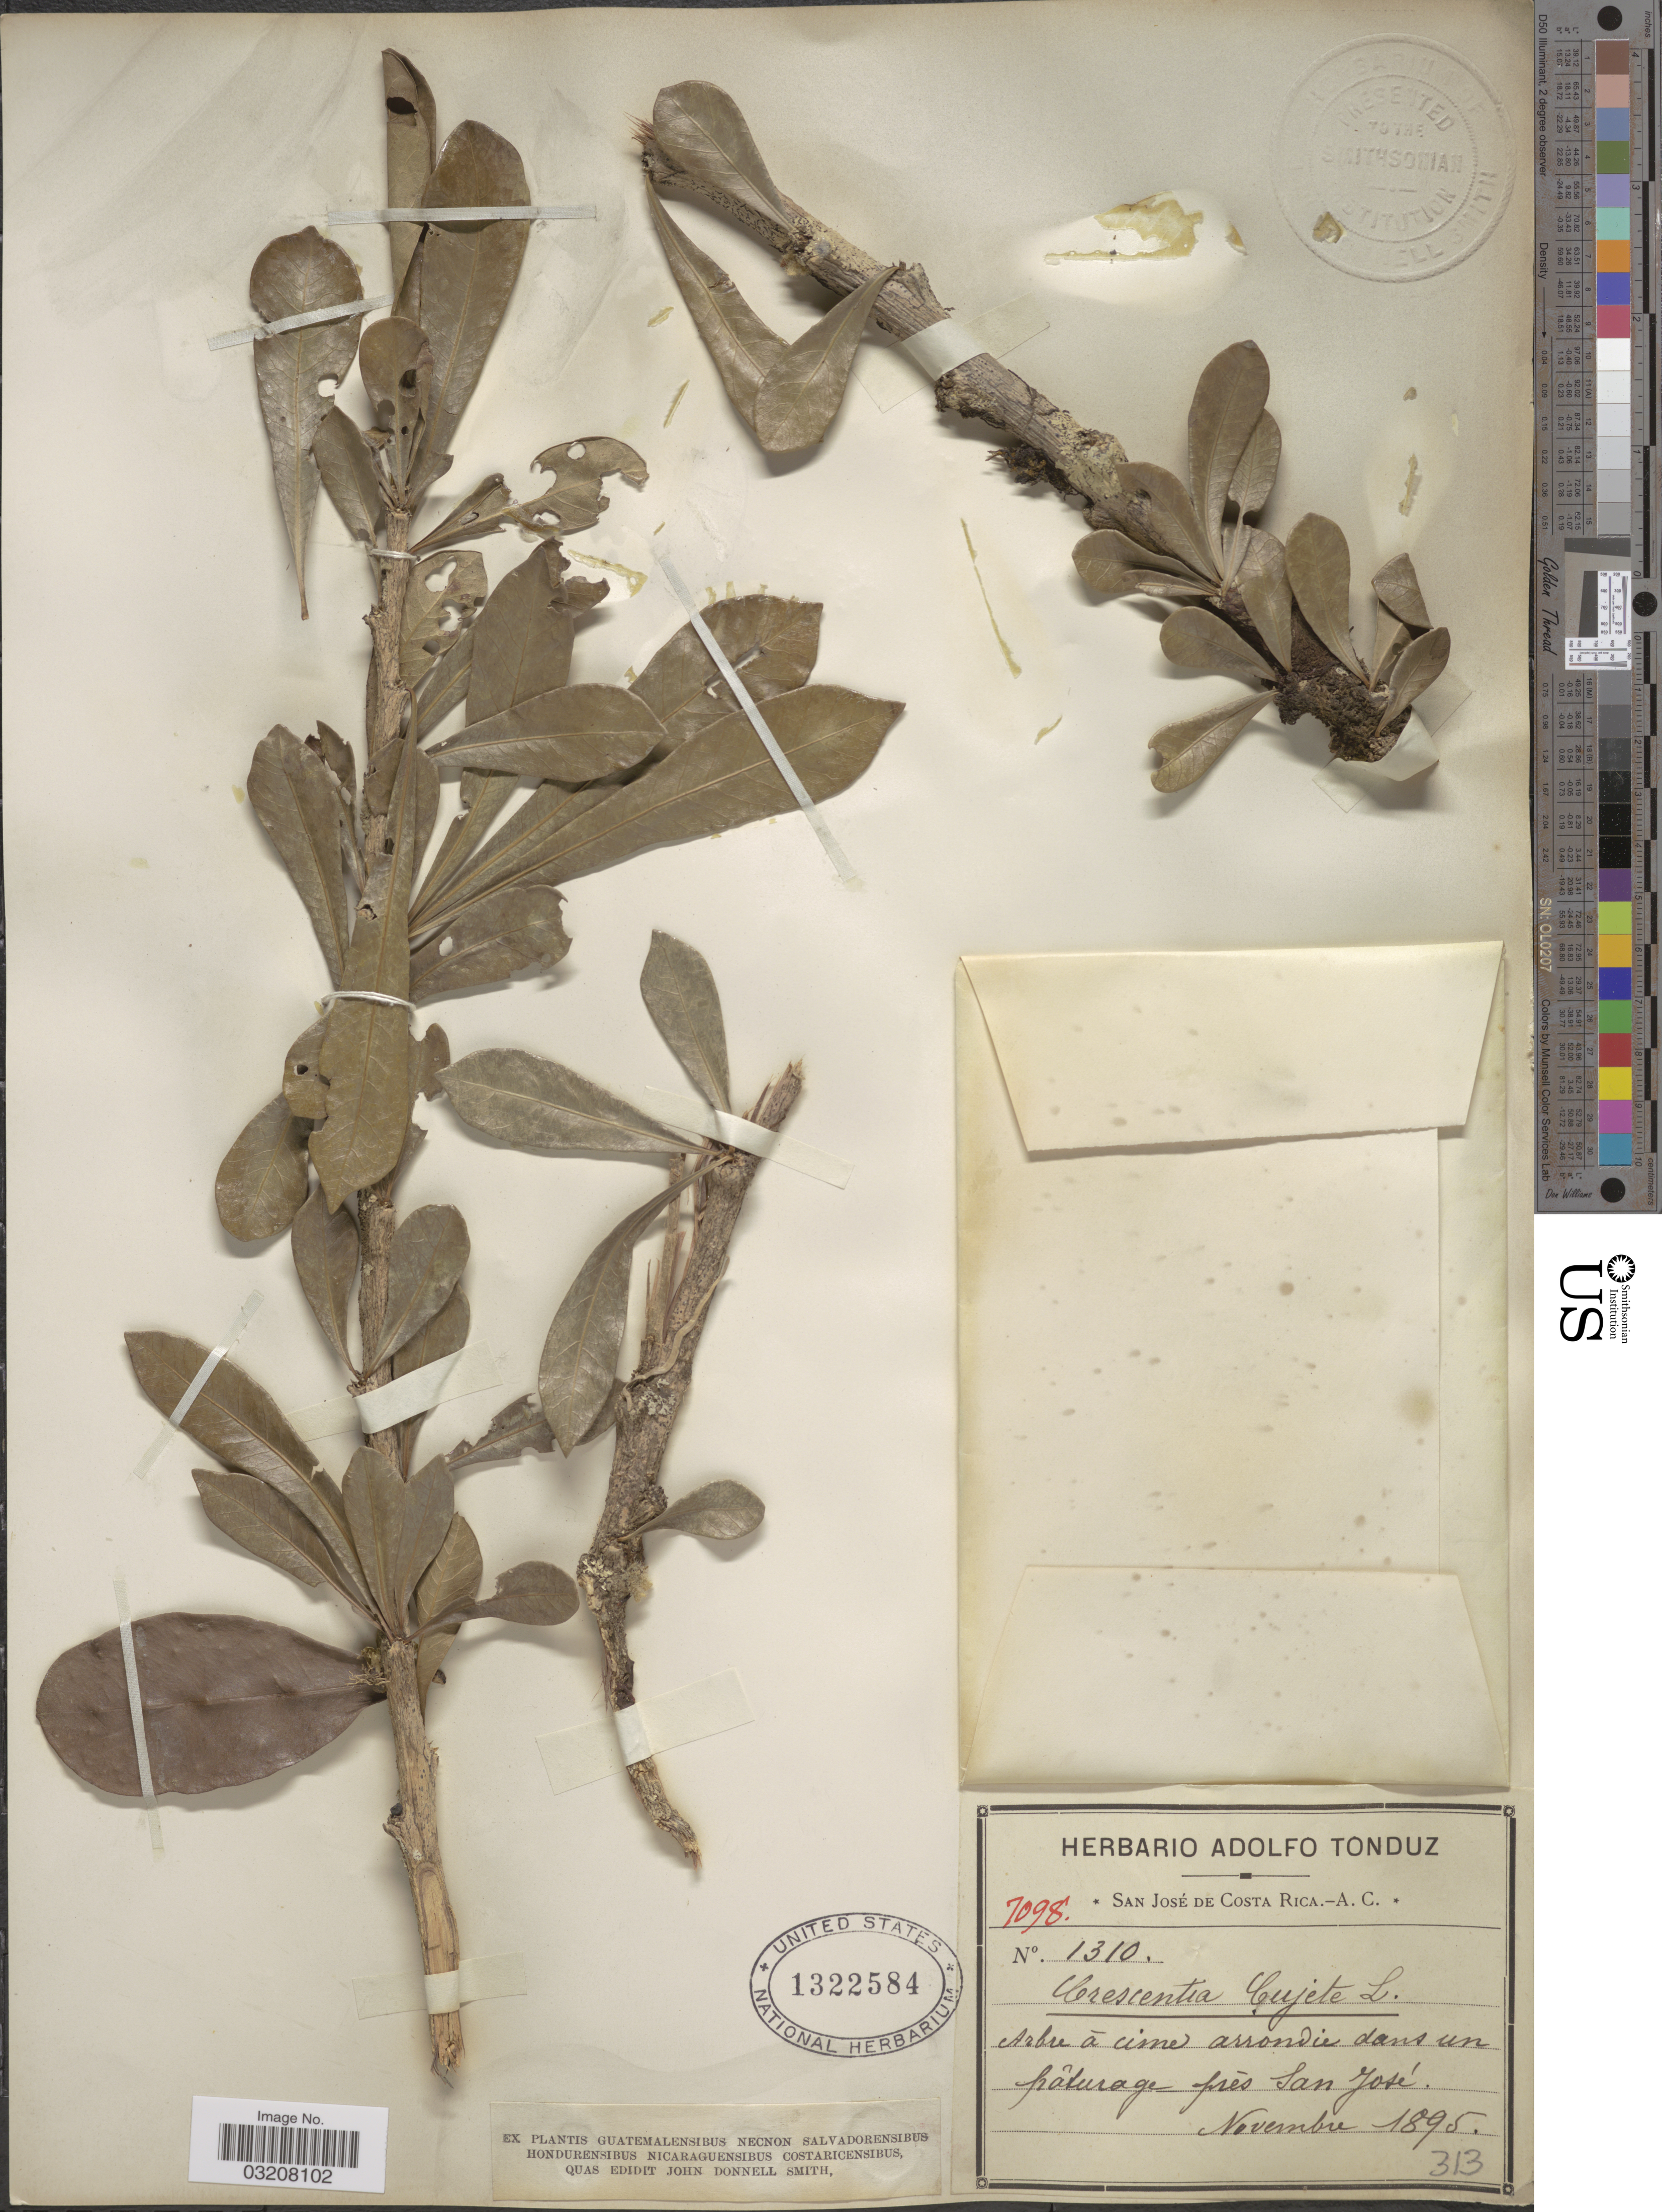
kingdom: Plantae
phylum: Tracheophyta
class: Magnoliopsida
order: Lamiales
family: Bignoniaceae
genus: Crescentia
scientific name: Crescentia cujete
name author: L.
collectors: ex Herb. Adolfo Tonduz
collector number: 1310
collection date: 1895-11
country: Costa Rica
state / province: San José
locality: Arbre á cime arrondie dans un pâturage prés San José.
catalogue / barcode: US 1322584